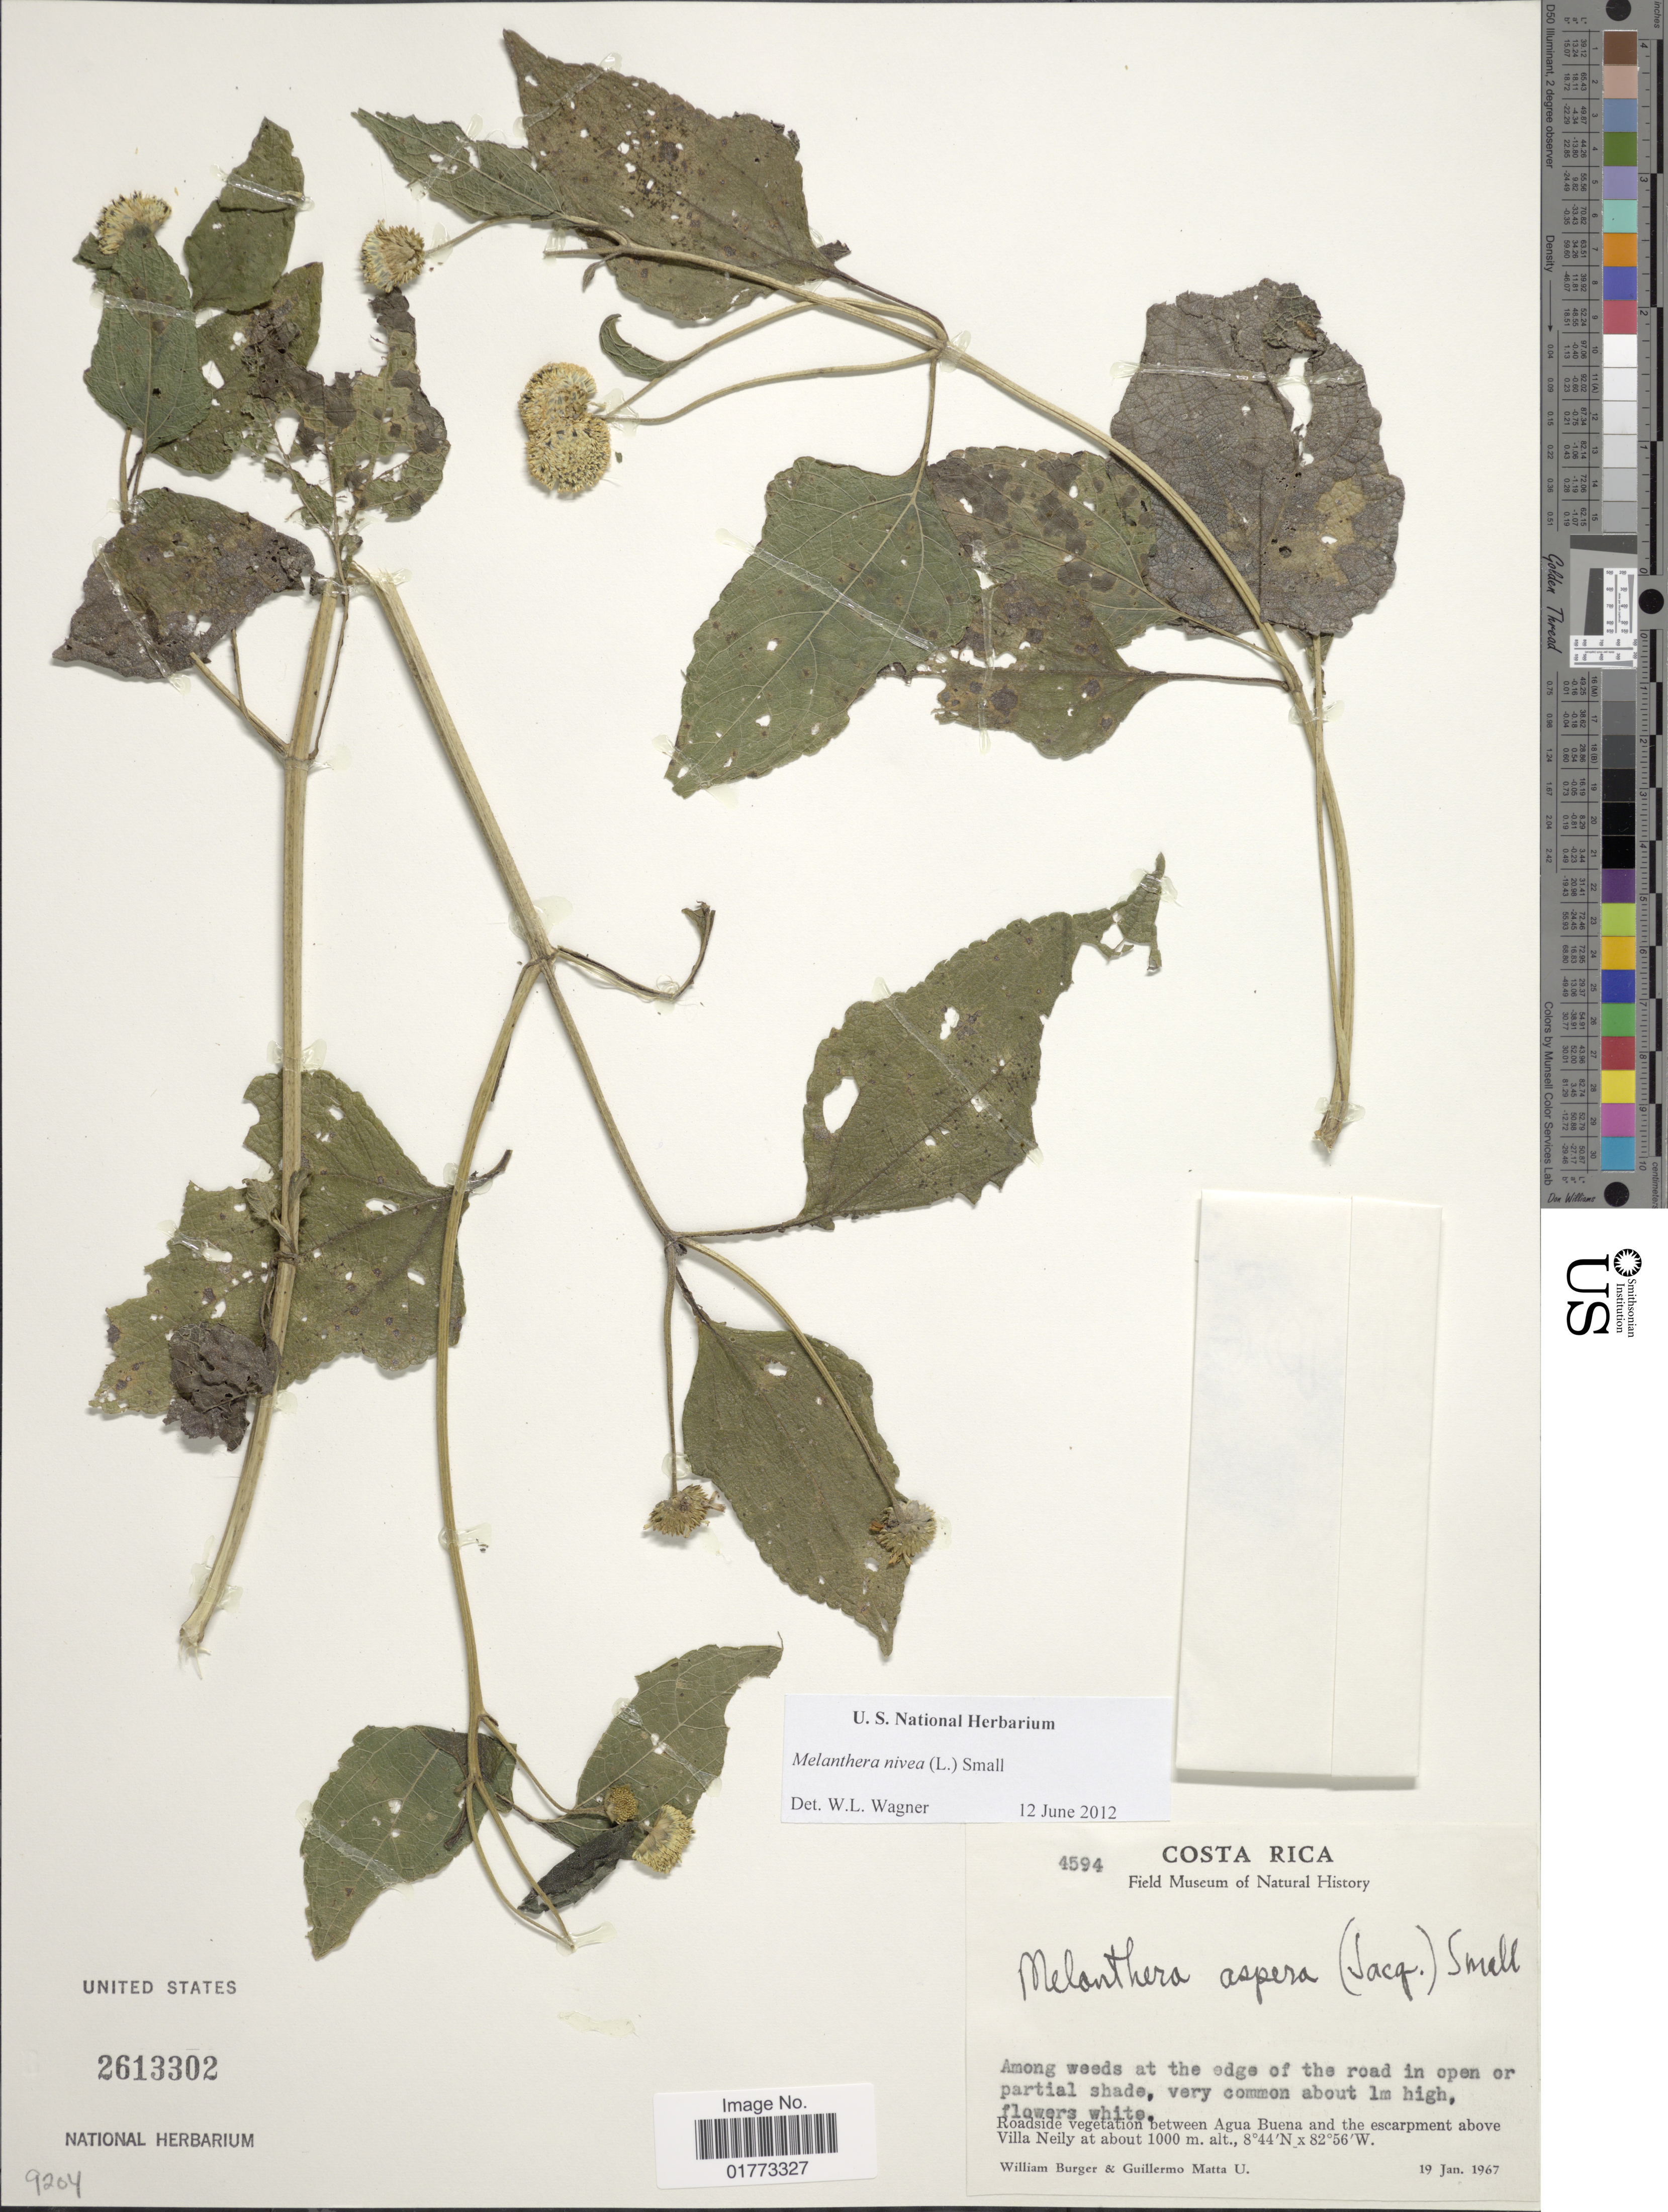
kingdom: Plantae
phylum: Tracheophyta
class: Magnoliopsida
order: Asterales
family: Asteraceae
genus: Melanthera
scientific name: Melanthera nivea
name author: (L.) Small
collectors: W. Burger & G. Matta U.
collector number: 4594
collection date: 1967-01-19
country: Costa Rica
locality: Among weeds at the edge of the road in open or partial shade, Roadside vegetation between Agua Buena and the escarpment above Villa Neily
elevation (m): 1000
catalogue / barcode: US 2613302